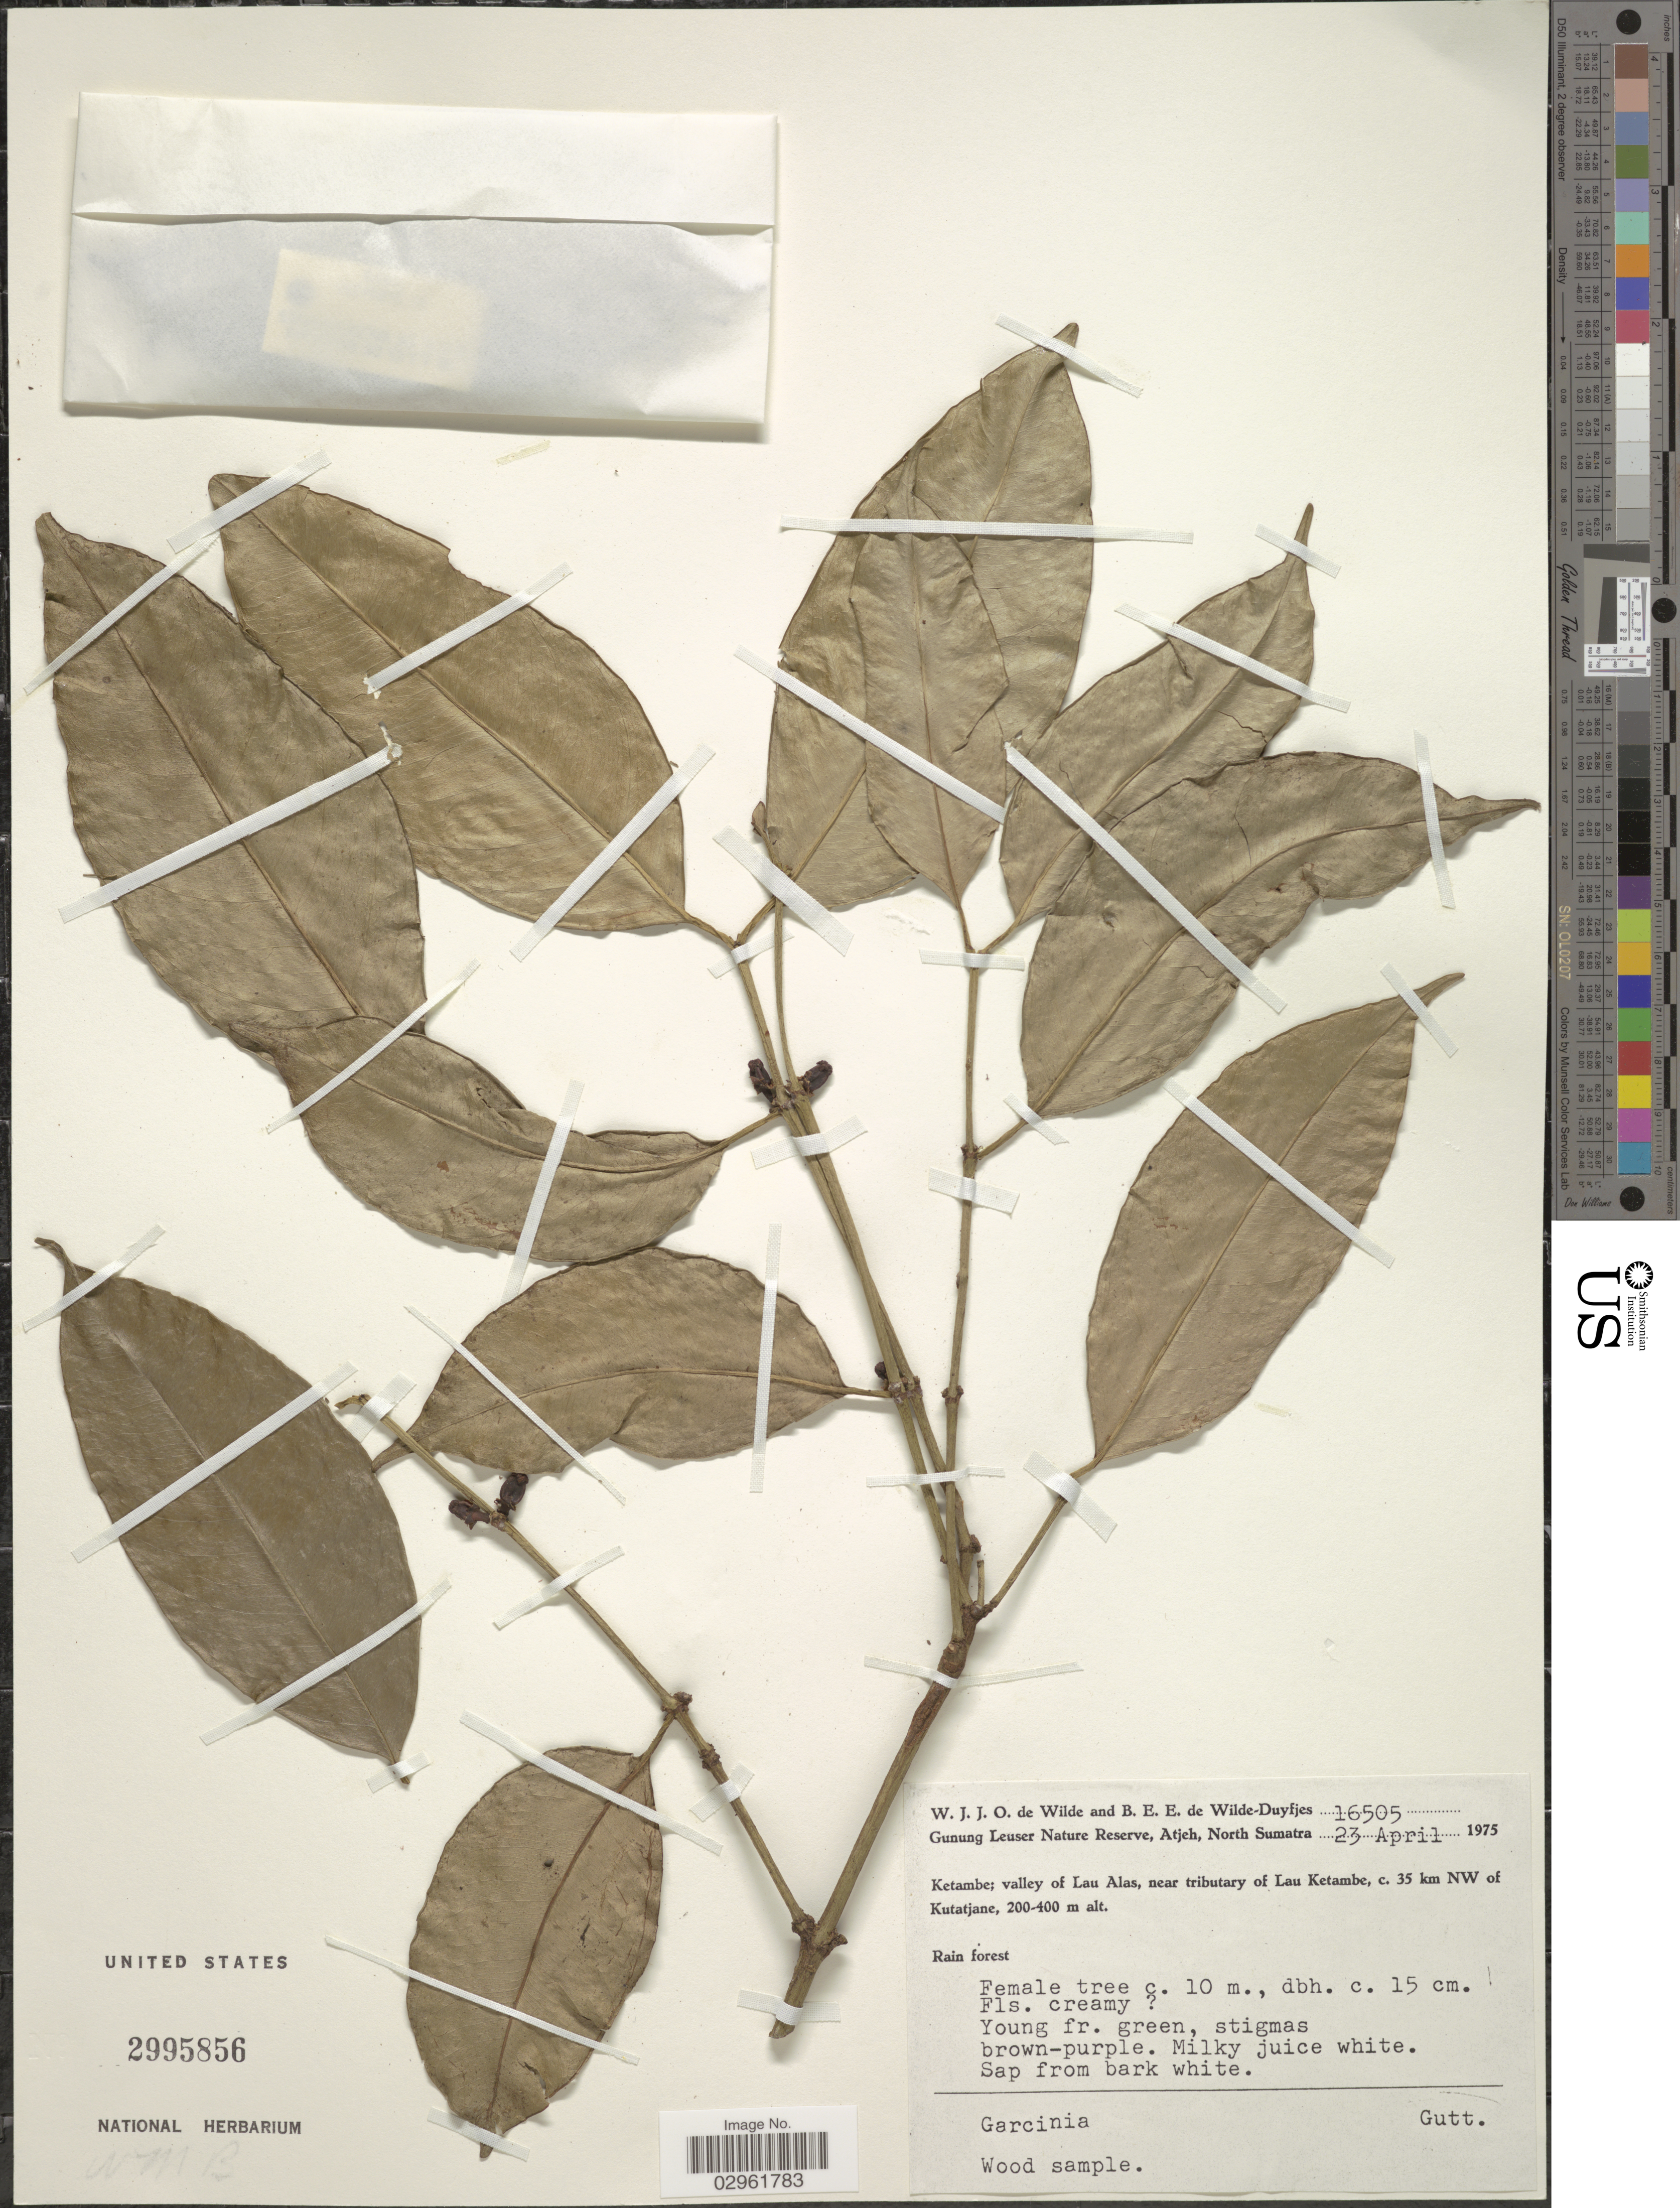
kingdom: Plantae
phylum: Tracheophyta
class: Magnoliopsida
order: Malpighiales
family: Clusiaceae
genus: Garcinia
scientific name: Garcinia sp.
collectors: W. J. de Wilde & B. E. de Wilde-Duyfjes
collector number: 16505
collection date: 1975-04-23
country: Indonesia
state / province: Sumatra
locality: Gunung Leuser Nature Reserve, Atjeh, North Sumatra, Ketambe; valley of Lau Alas, near tributary of Lau Ketambe, c. 35 km NW of Kutatjane.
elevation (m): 200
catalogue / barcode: US 2995856